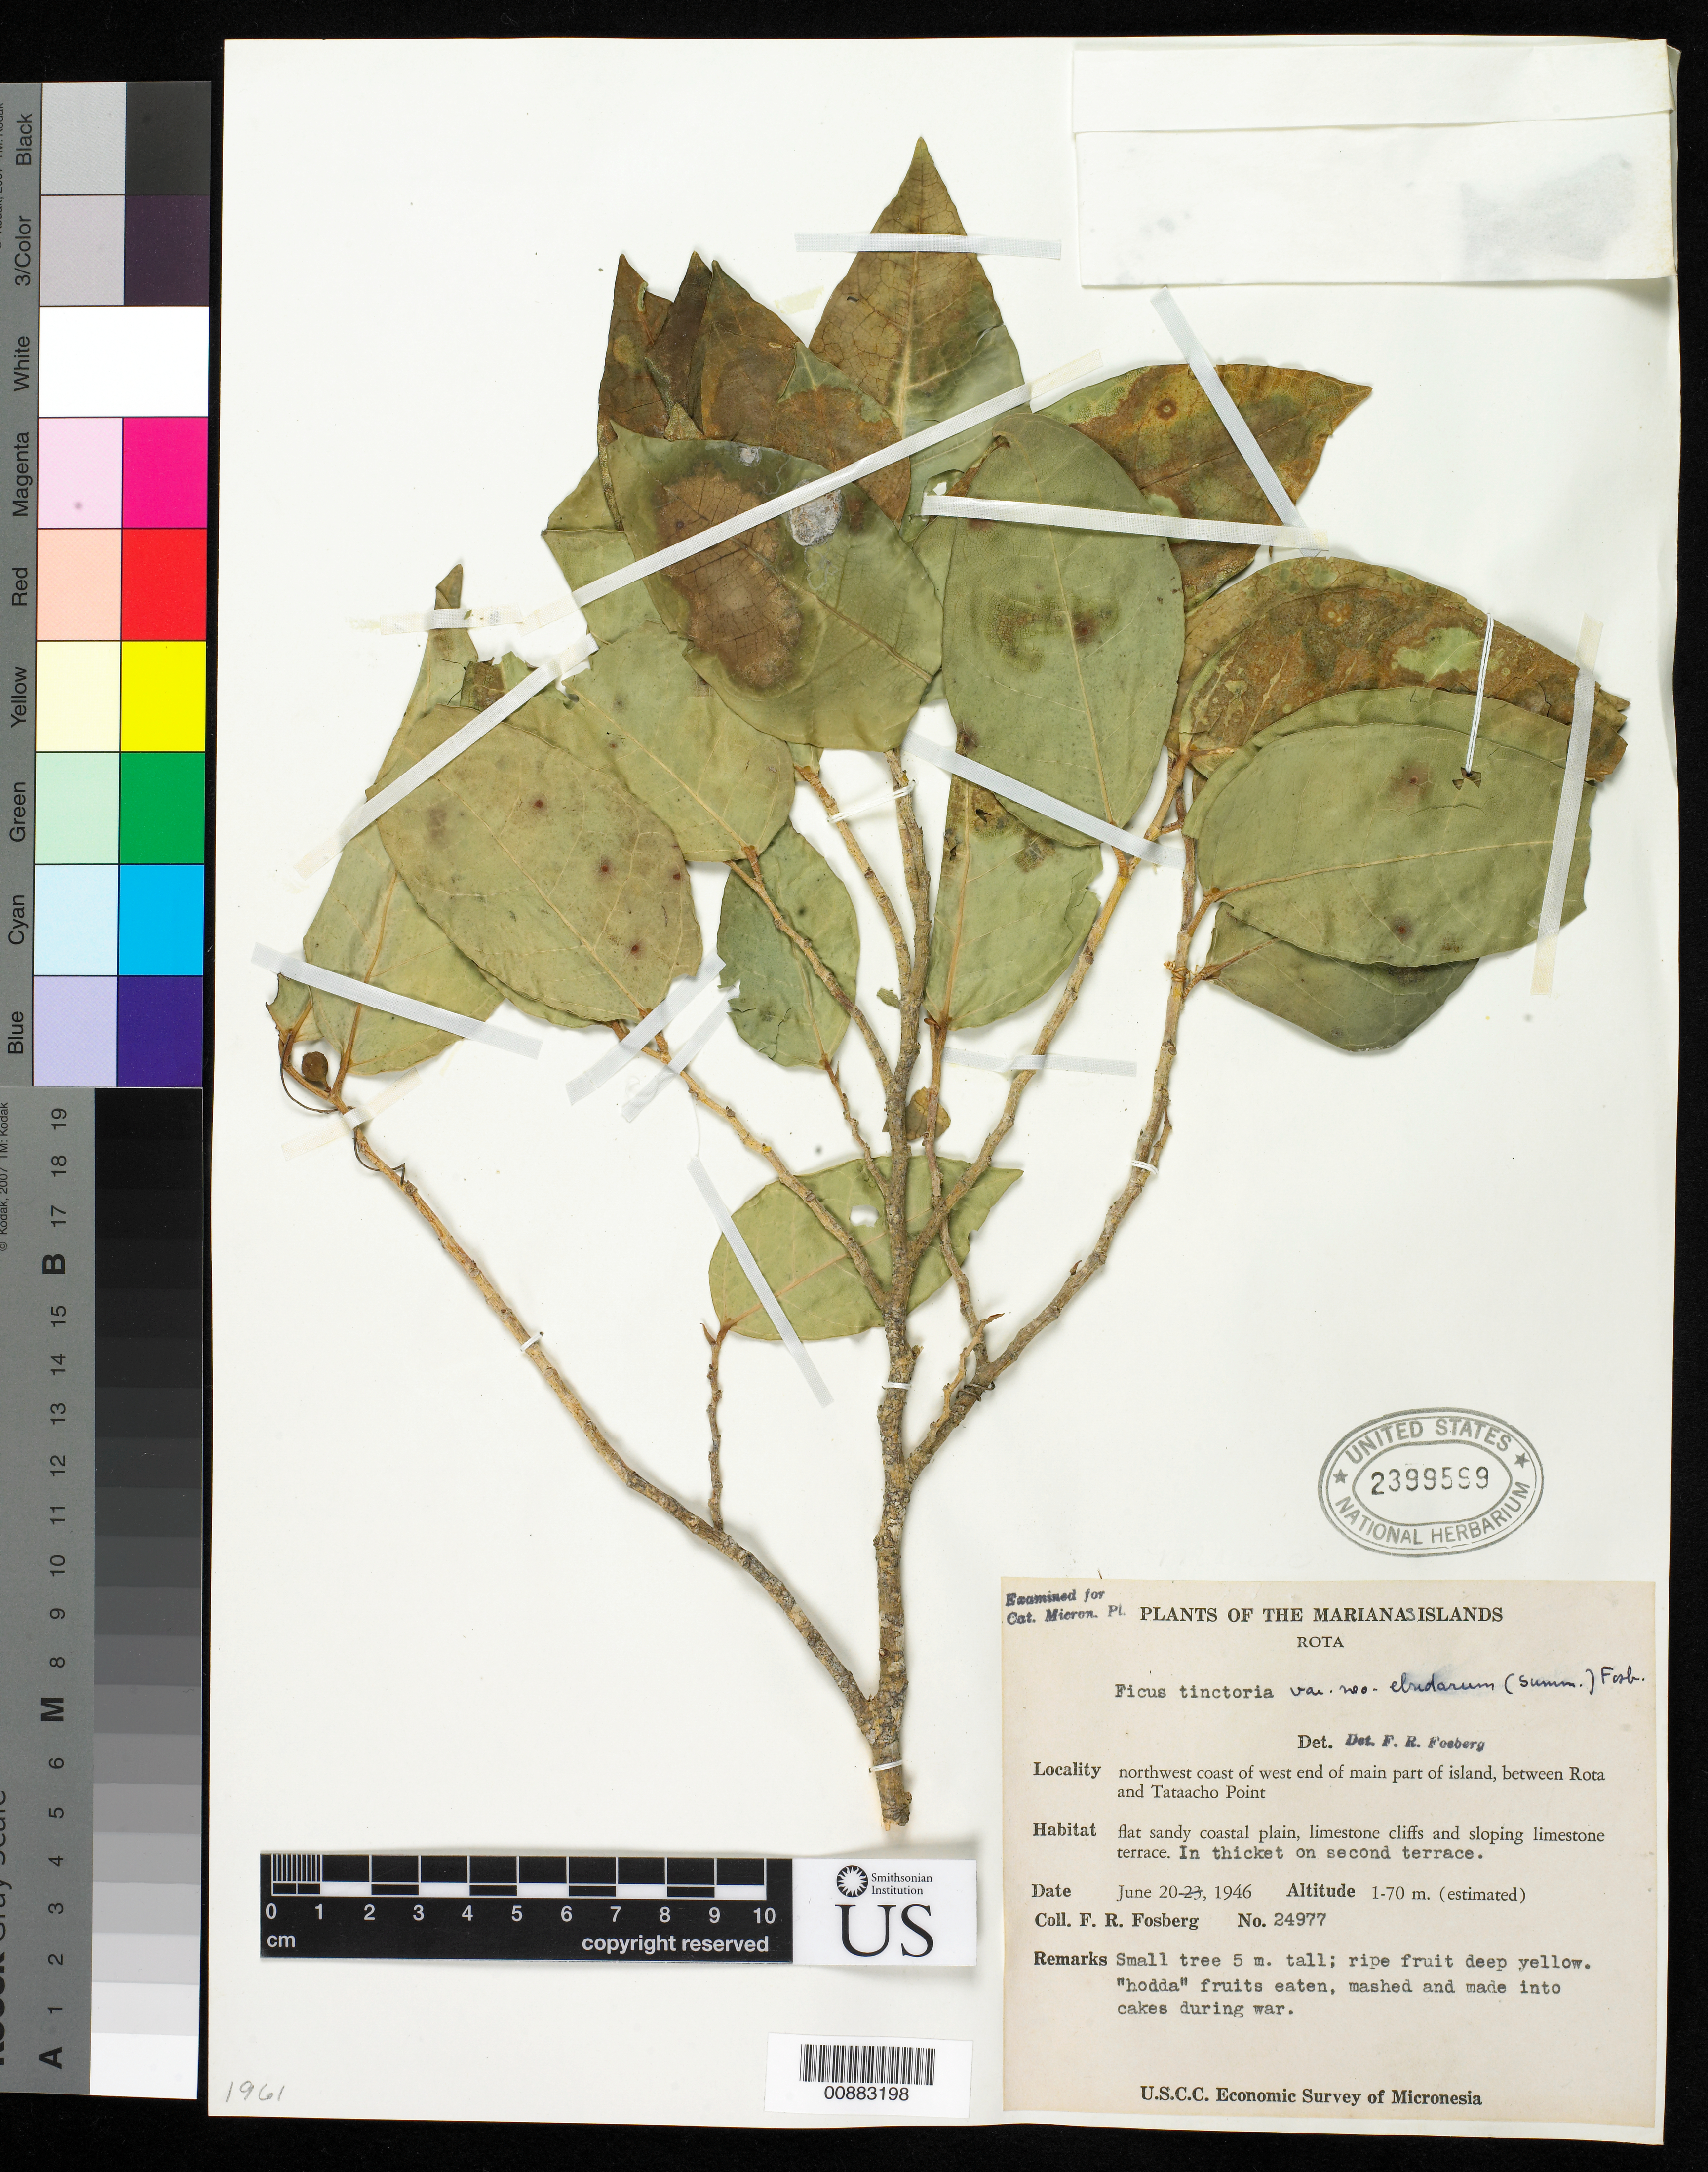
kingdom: Plantae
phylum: Tracheophyta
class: Magnoliopsida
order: Rosales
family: Moraceae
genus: Ficus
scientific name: Ficus tinctoria var. neoebudarum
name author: (Summerh.) Fosberg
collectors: F. R. Fosberg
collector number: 24977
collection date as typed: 20 Jun 1946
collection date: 1946-06-20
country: Northern Mariana Islands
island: Rota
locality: NW coast of W end of main part of island , between Rota and Tataacho Point.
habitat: flat sandy coastal plain, limestone cliffs and sloping limestone terrace. In thicket on second terrace.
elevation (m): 1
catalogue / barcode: US 2399599